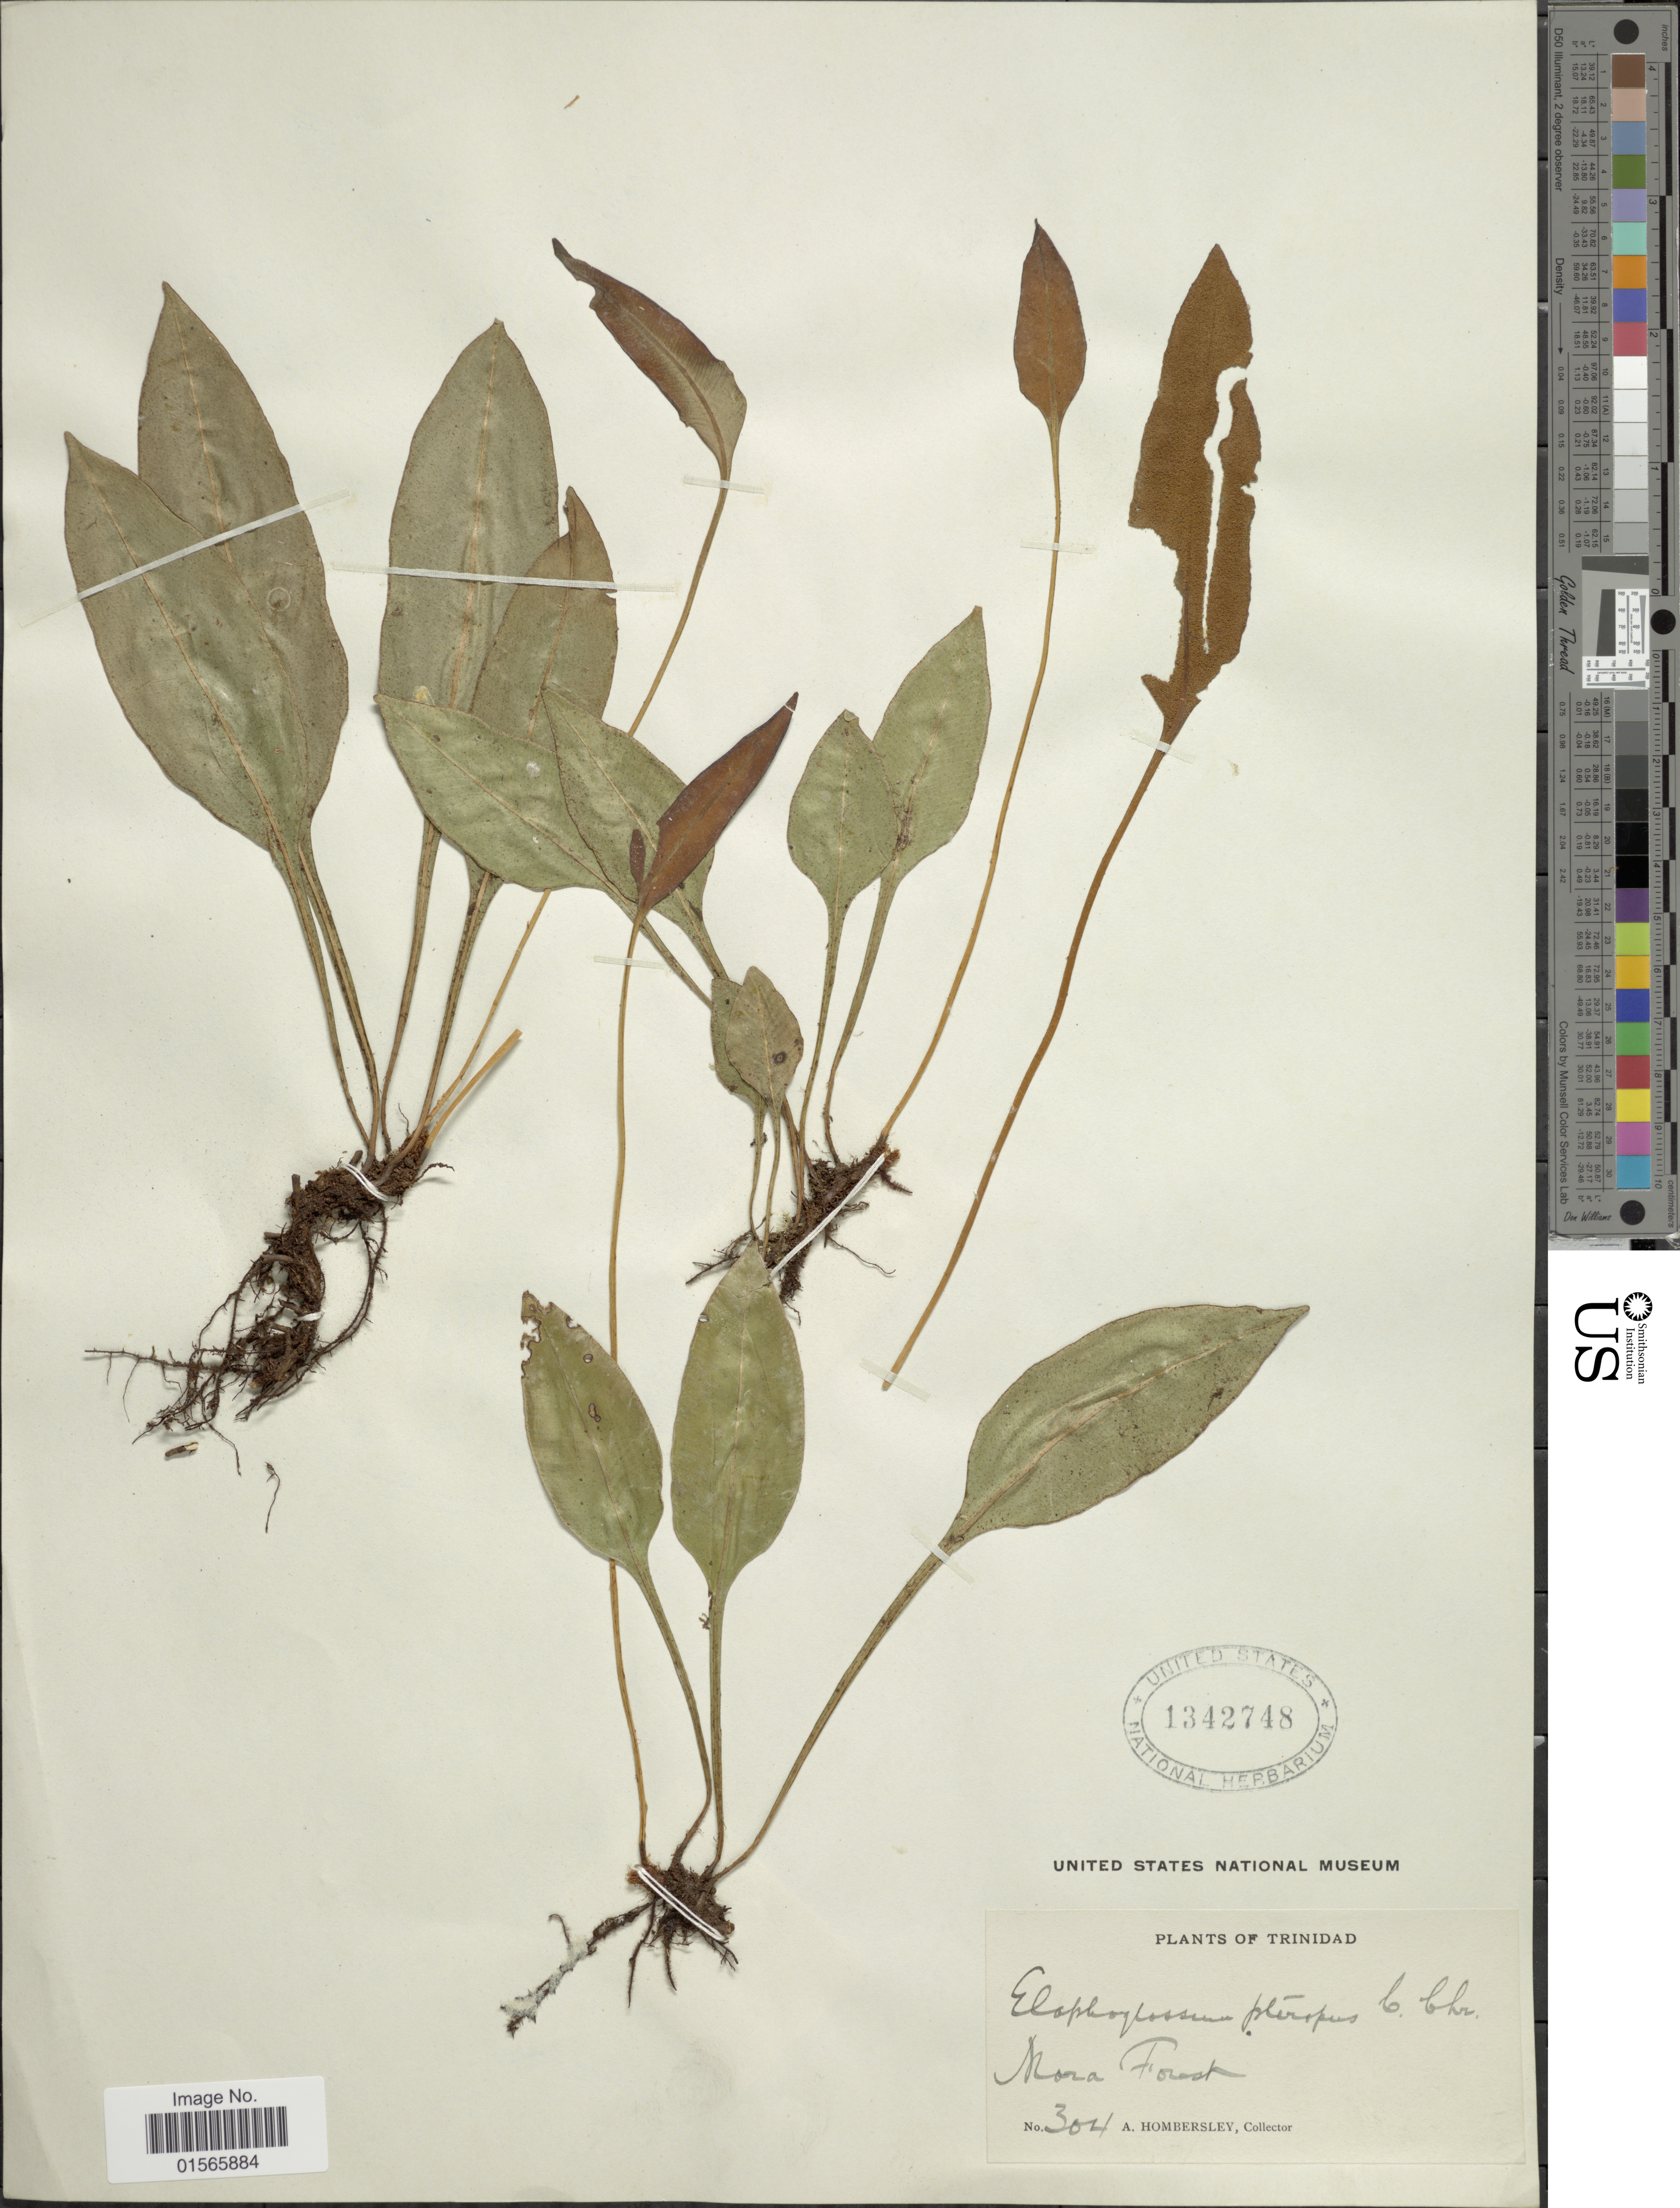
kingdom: Plantae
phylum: Tracheophyta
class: Polypodiopsida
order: Polypodiales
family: Dryopteridaceae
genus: Elaphoglossum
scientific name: Elaphoglossum pteropus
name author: C. Chr.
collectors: A. Hombersley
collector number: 304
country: Trinidad and Tobago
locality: Trinidad, Mora Forest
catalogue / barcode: US 1342748